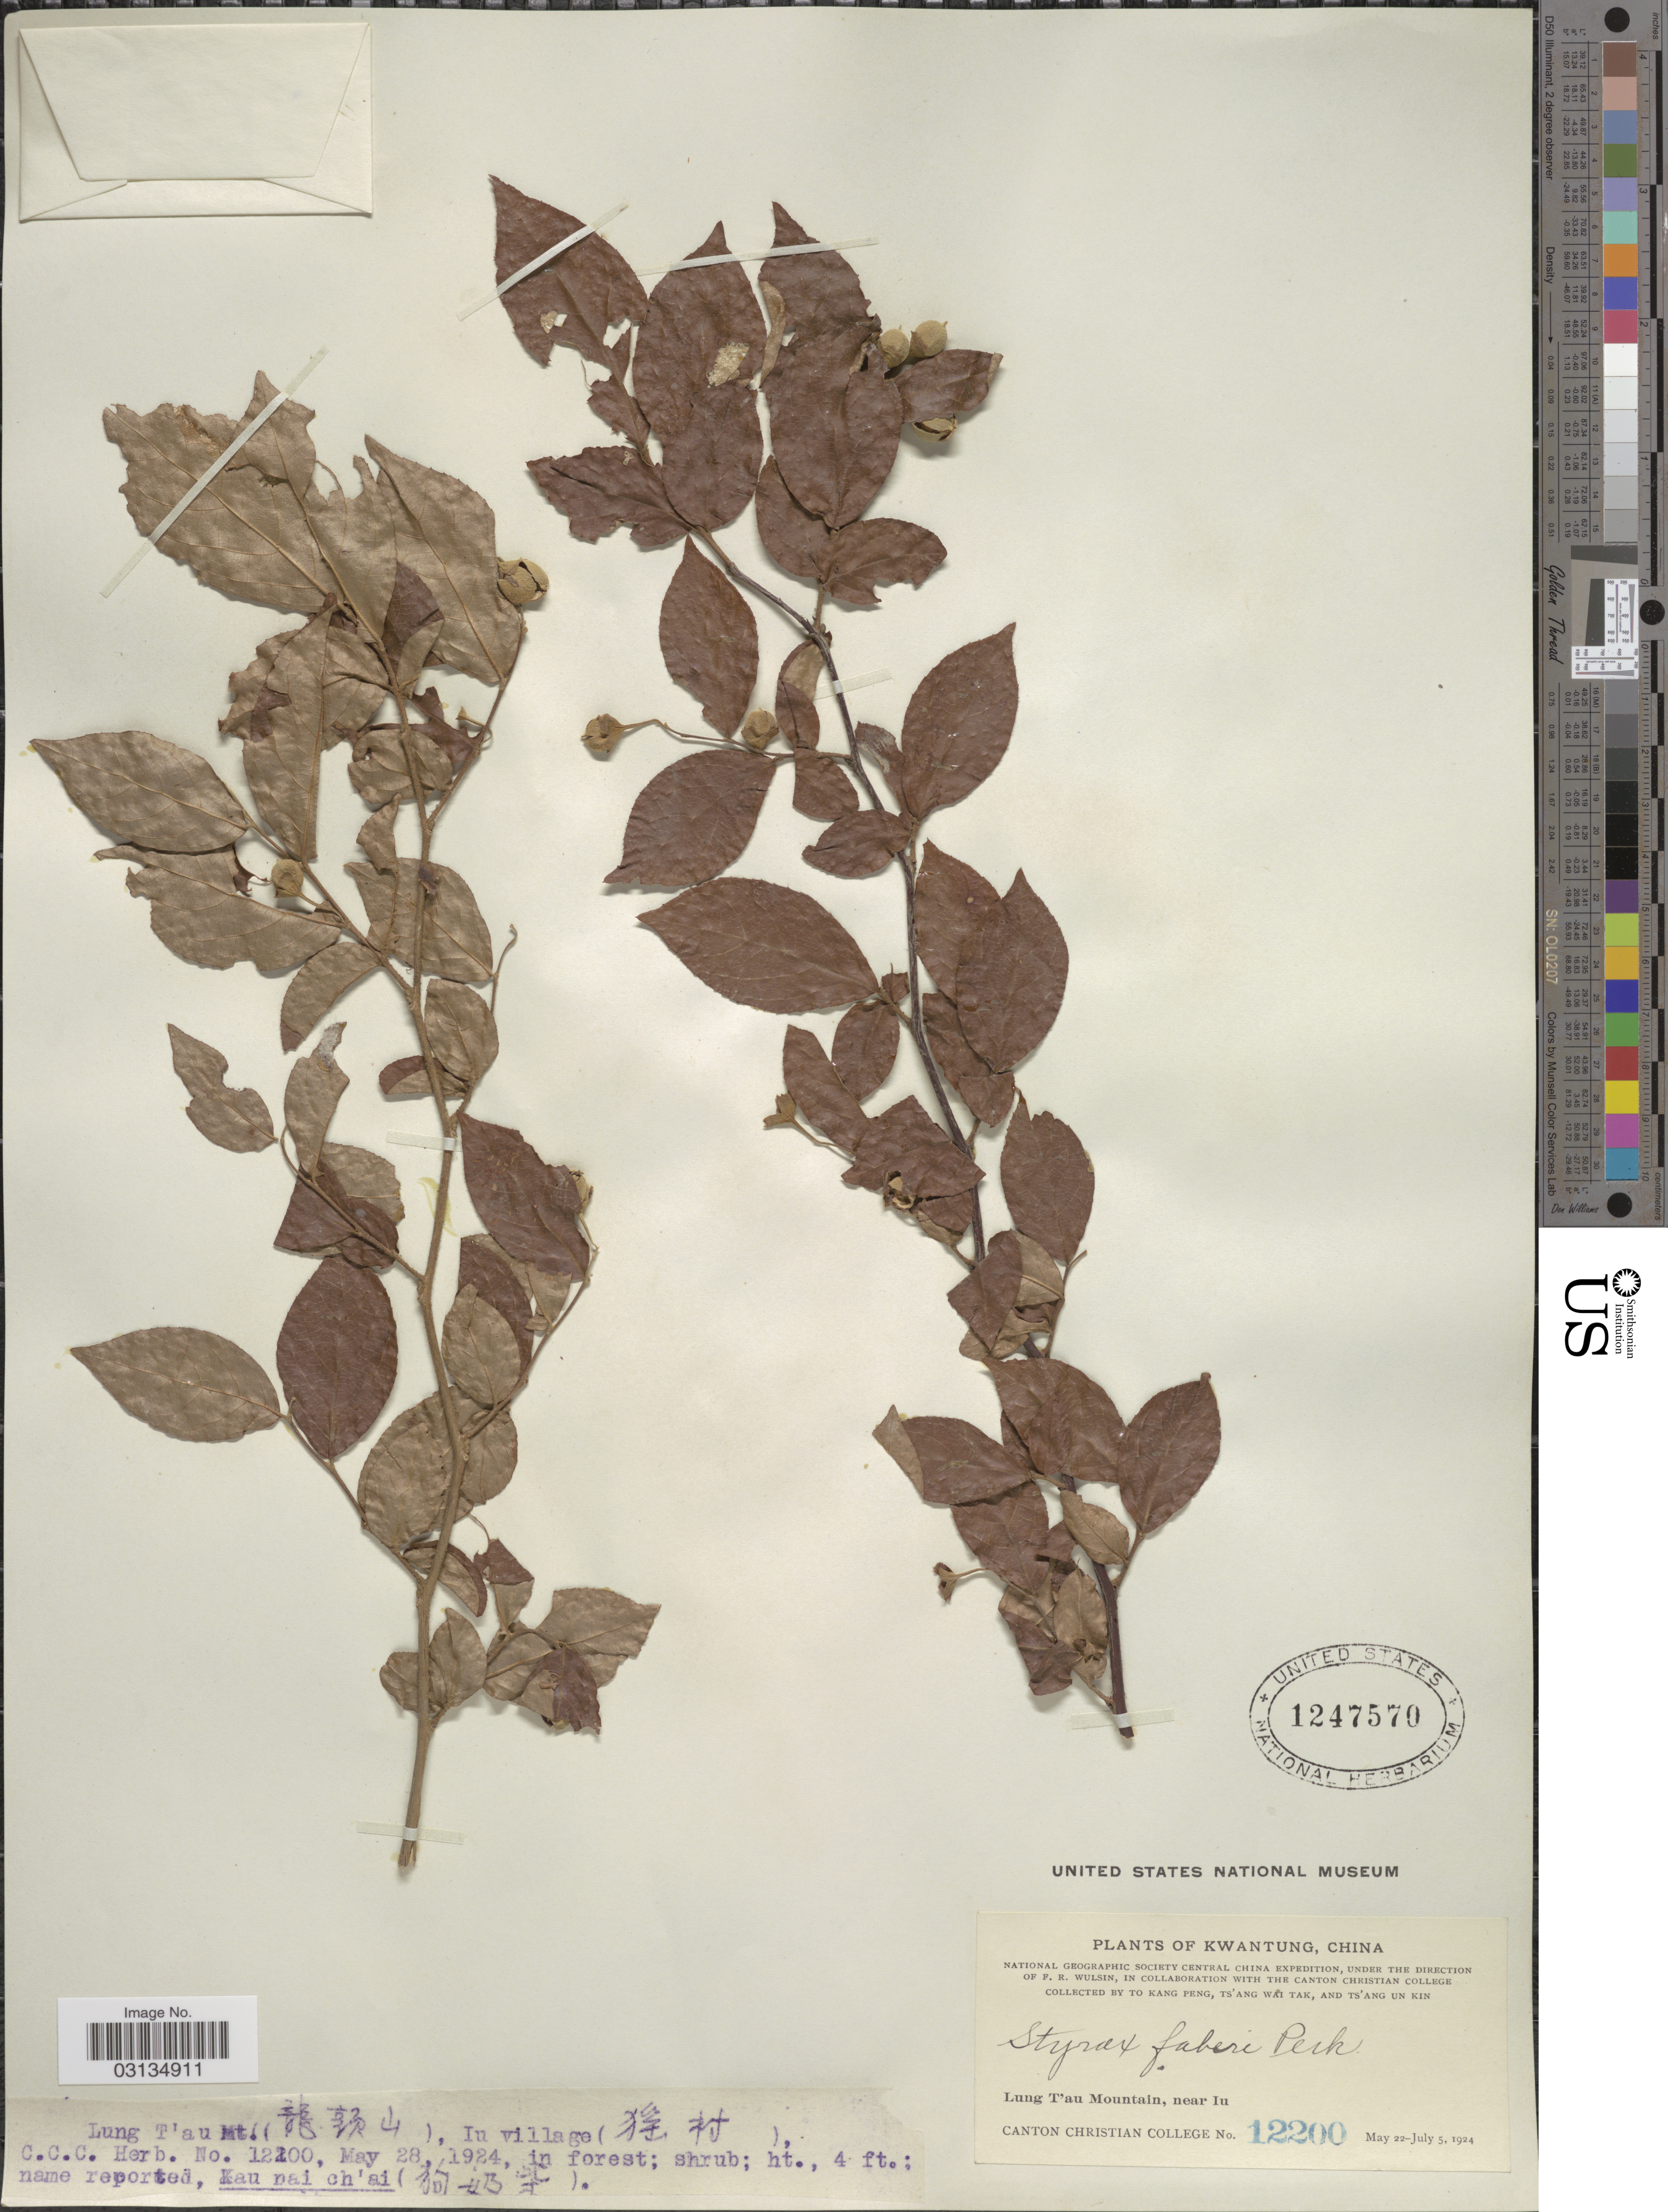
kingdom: Plantae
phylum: Tracheophyta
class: Magnoliopsida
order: Ericales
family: Styracaceae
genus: Styrax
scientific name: Styrax faberi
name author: Perkins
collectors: To Kang P'eng, W. T. Tsang & Ts' Ang Un Kin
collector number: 12200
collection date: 1924-05-28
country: China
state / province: Guangdong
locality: Kwangtung. Lung T'au Mountain, near Iu. Iu village.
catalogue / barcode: US 1247570